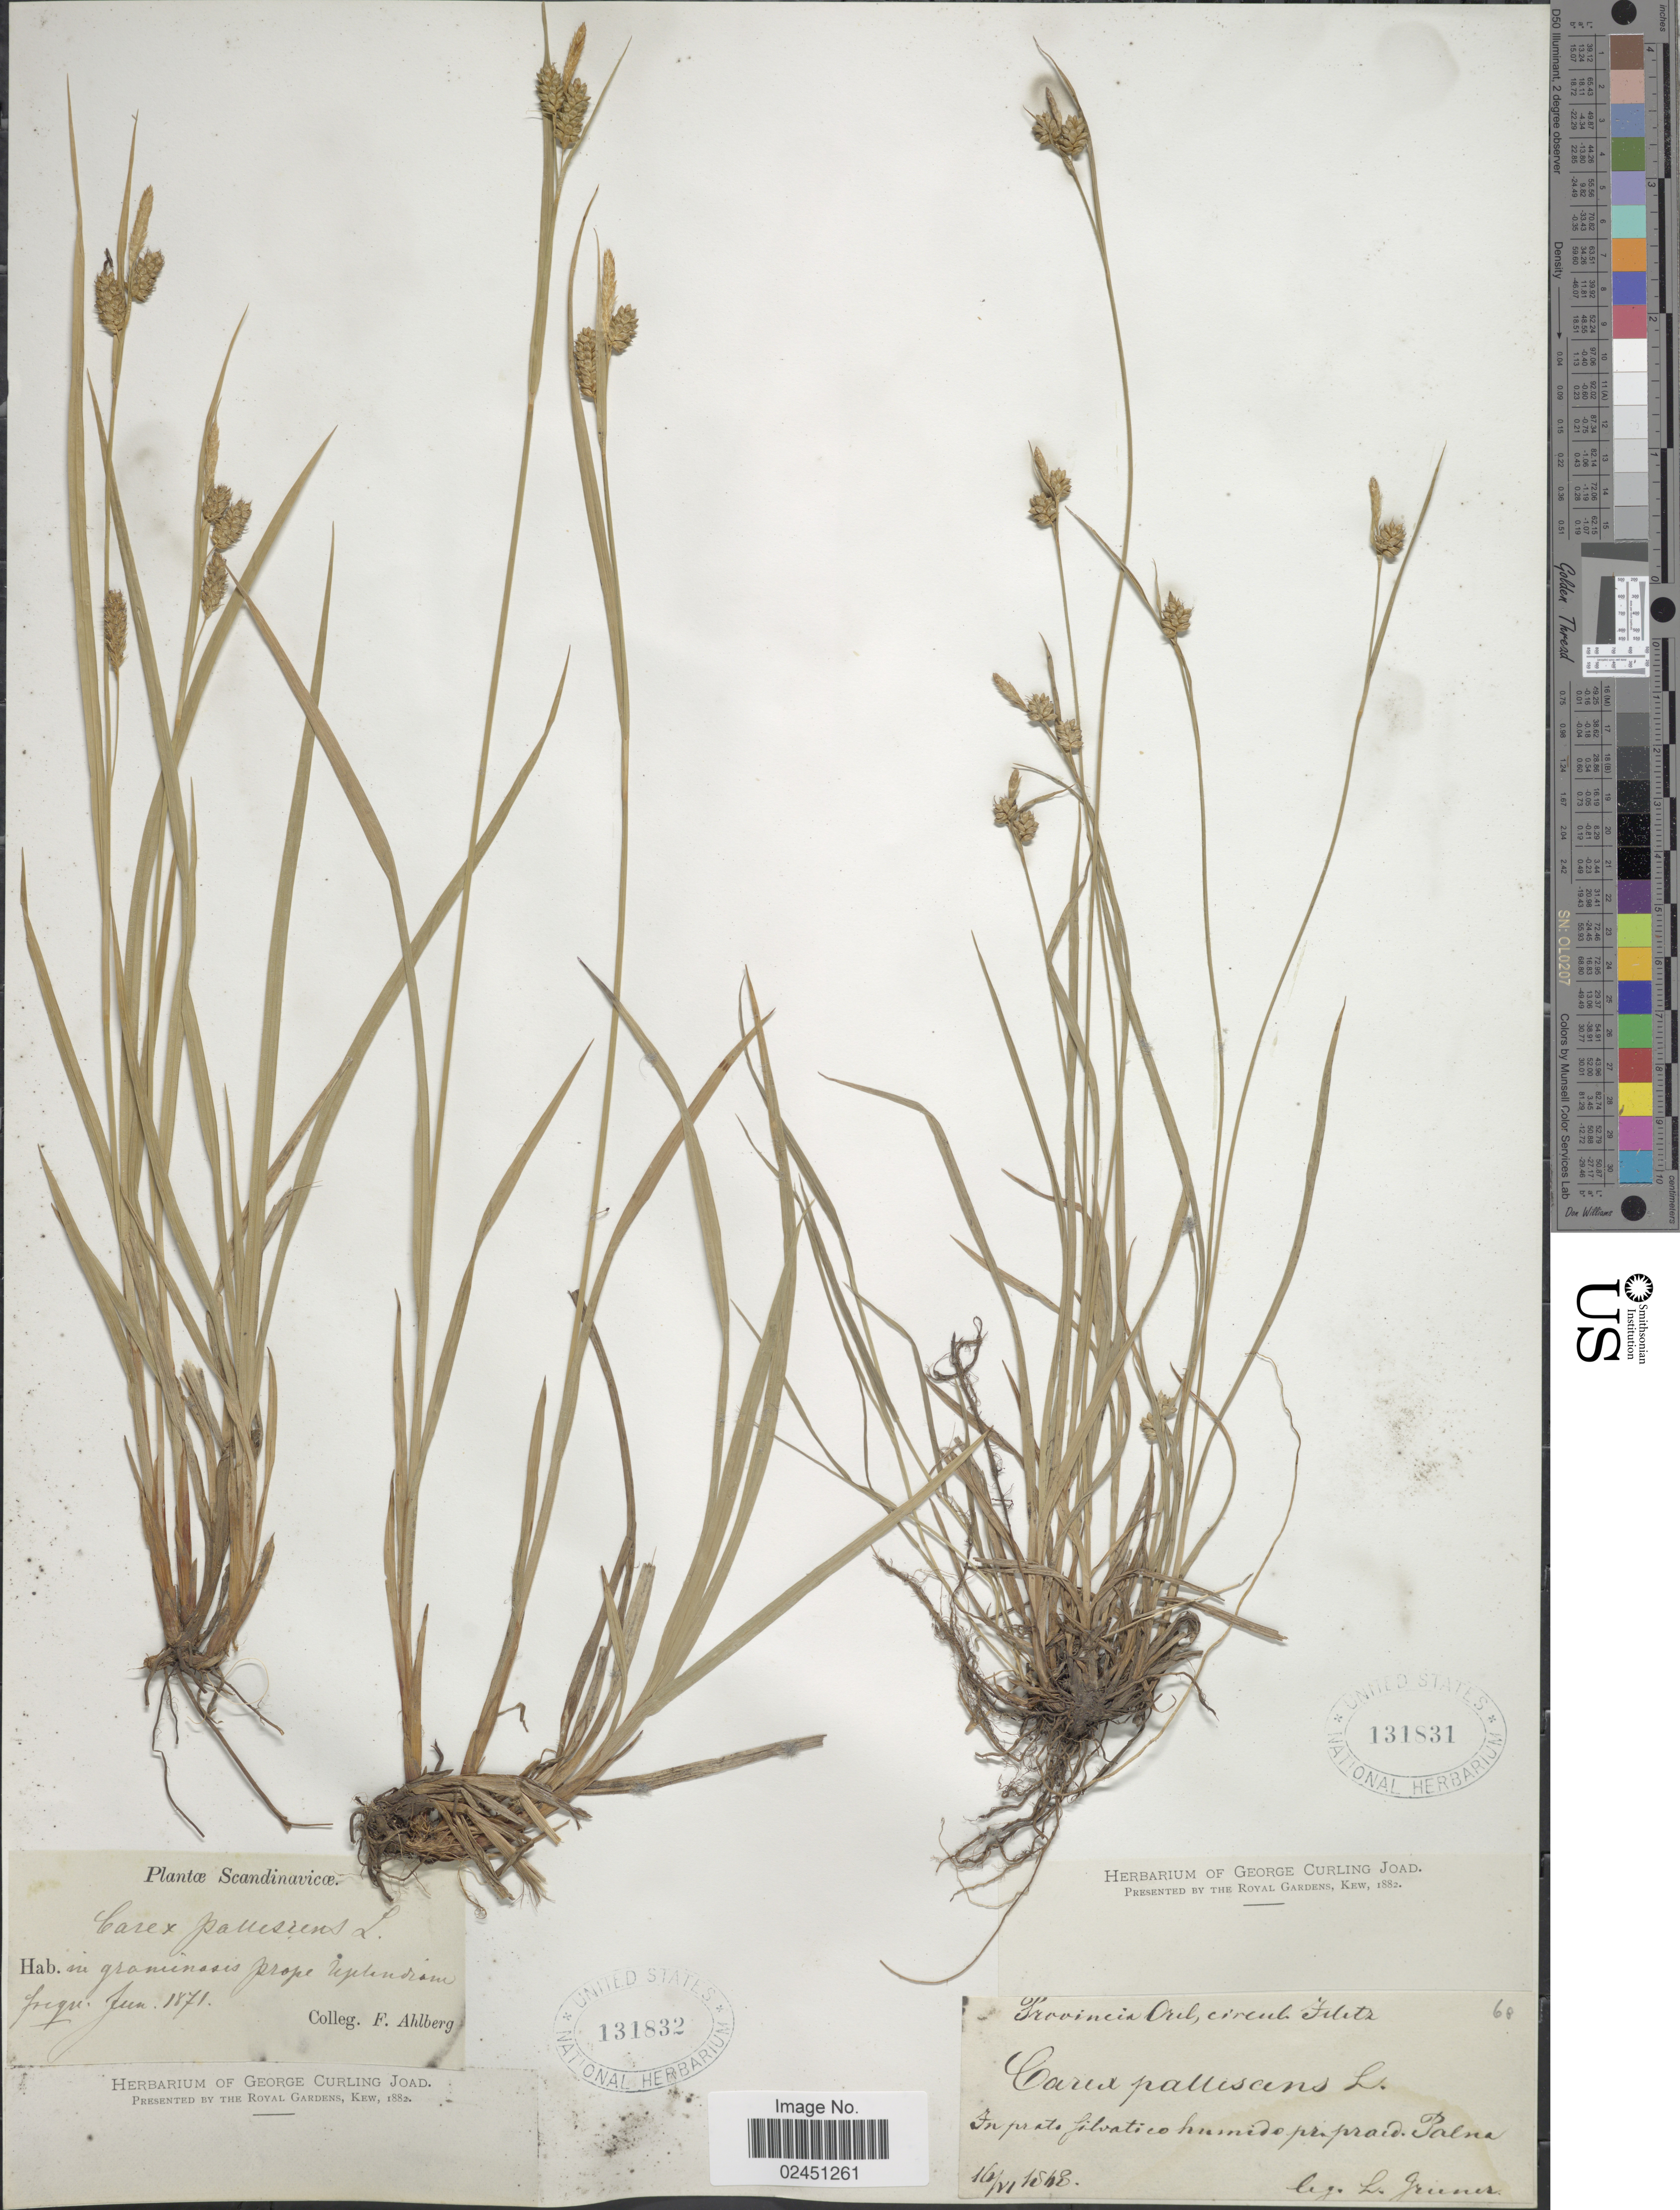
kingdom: Plantae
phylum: Tracheophyta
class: Liliopsida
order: Poales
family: Cyperaceae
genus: Carex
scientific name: Carex pallescens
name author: L.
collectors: L. F. Gruner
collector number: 68?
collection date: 1848-06-16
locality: Provincia Oril, circul Tilitz, In prato silvatico humido prope praid Palna [interpreted]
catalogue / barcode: US 131831-2